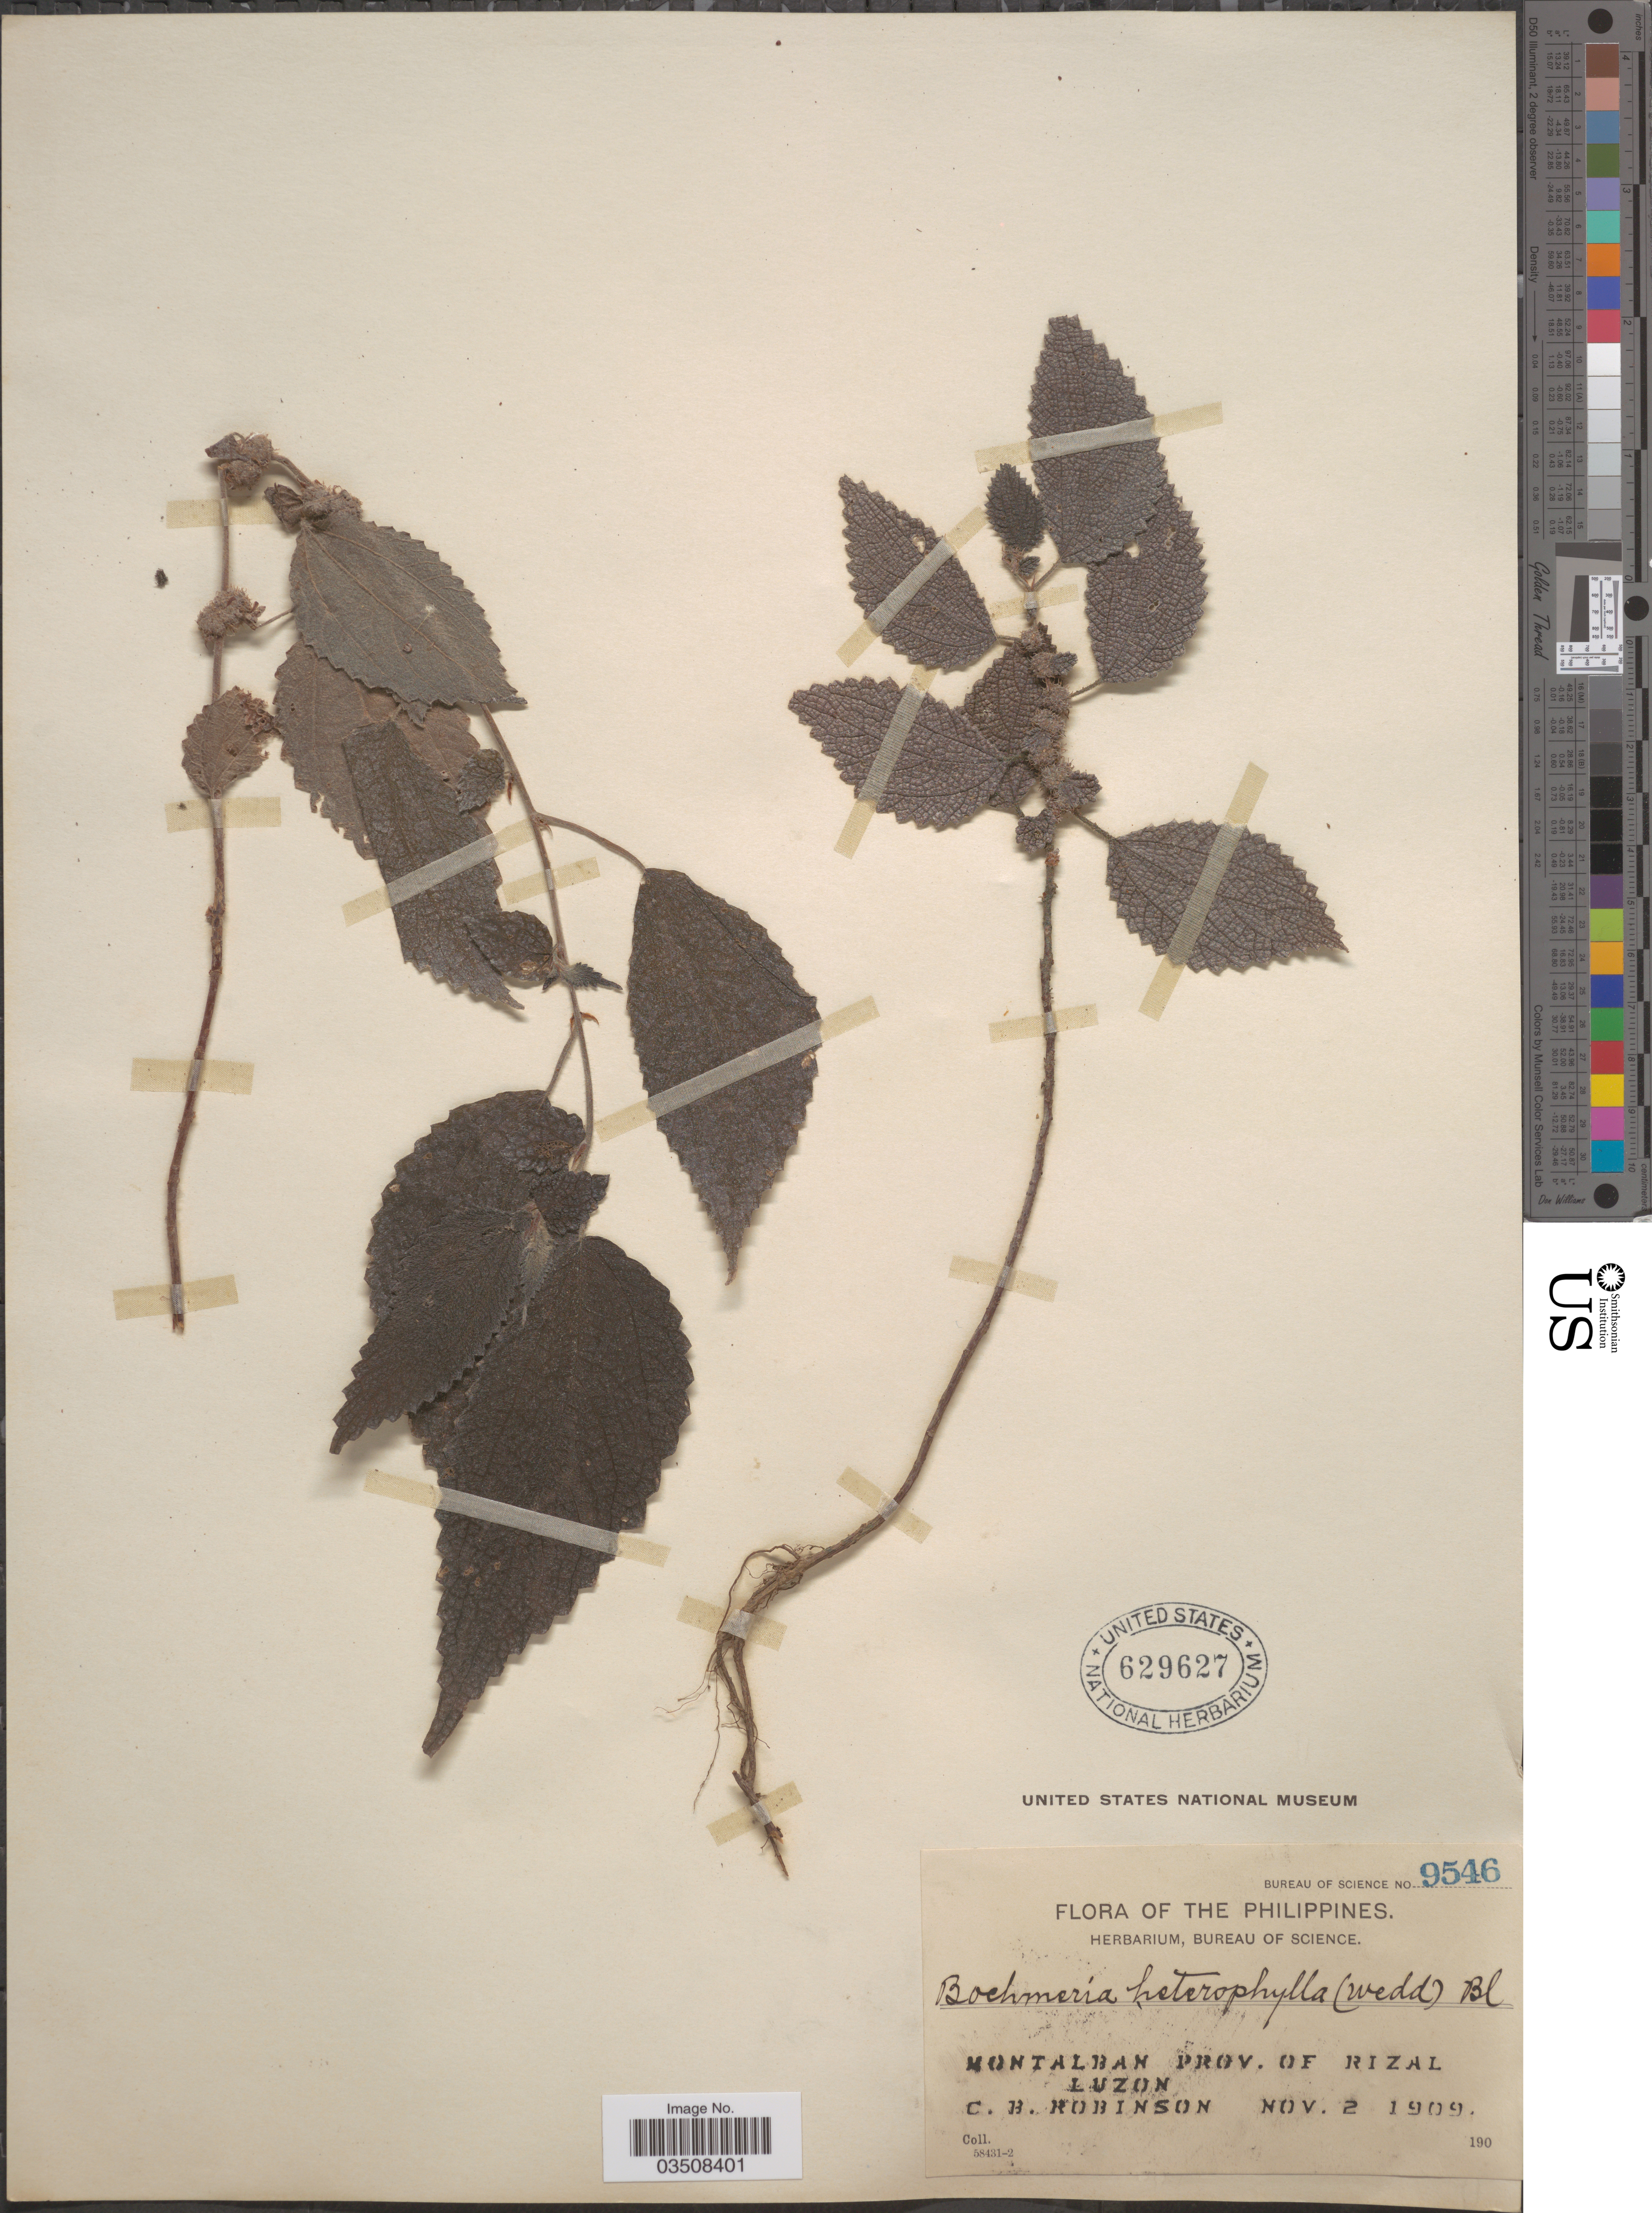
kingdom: Plantae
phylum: Tracheophyta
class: Magnoliopsida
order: Rosales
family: Urticaceae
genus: Boehmeria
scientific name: Boehmeria heterophylla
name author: Blume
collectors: C. Robinson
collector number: Bureau of Science 9546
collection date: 1909-11-02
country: Philippines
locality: Montalban Prov. of Rizal, Luzon.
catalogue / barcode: US 629627